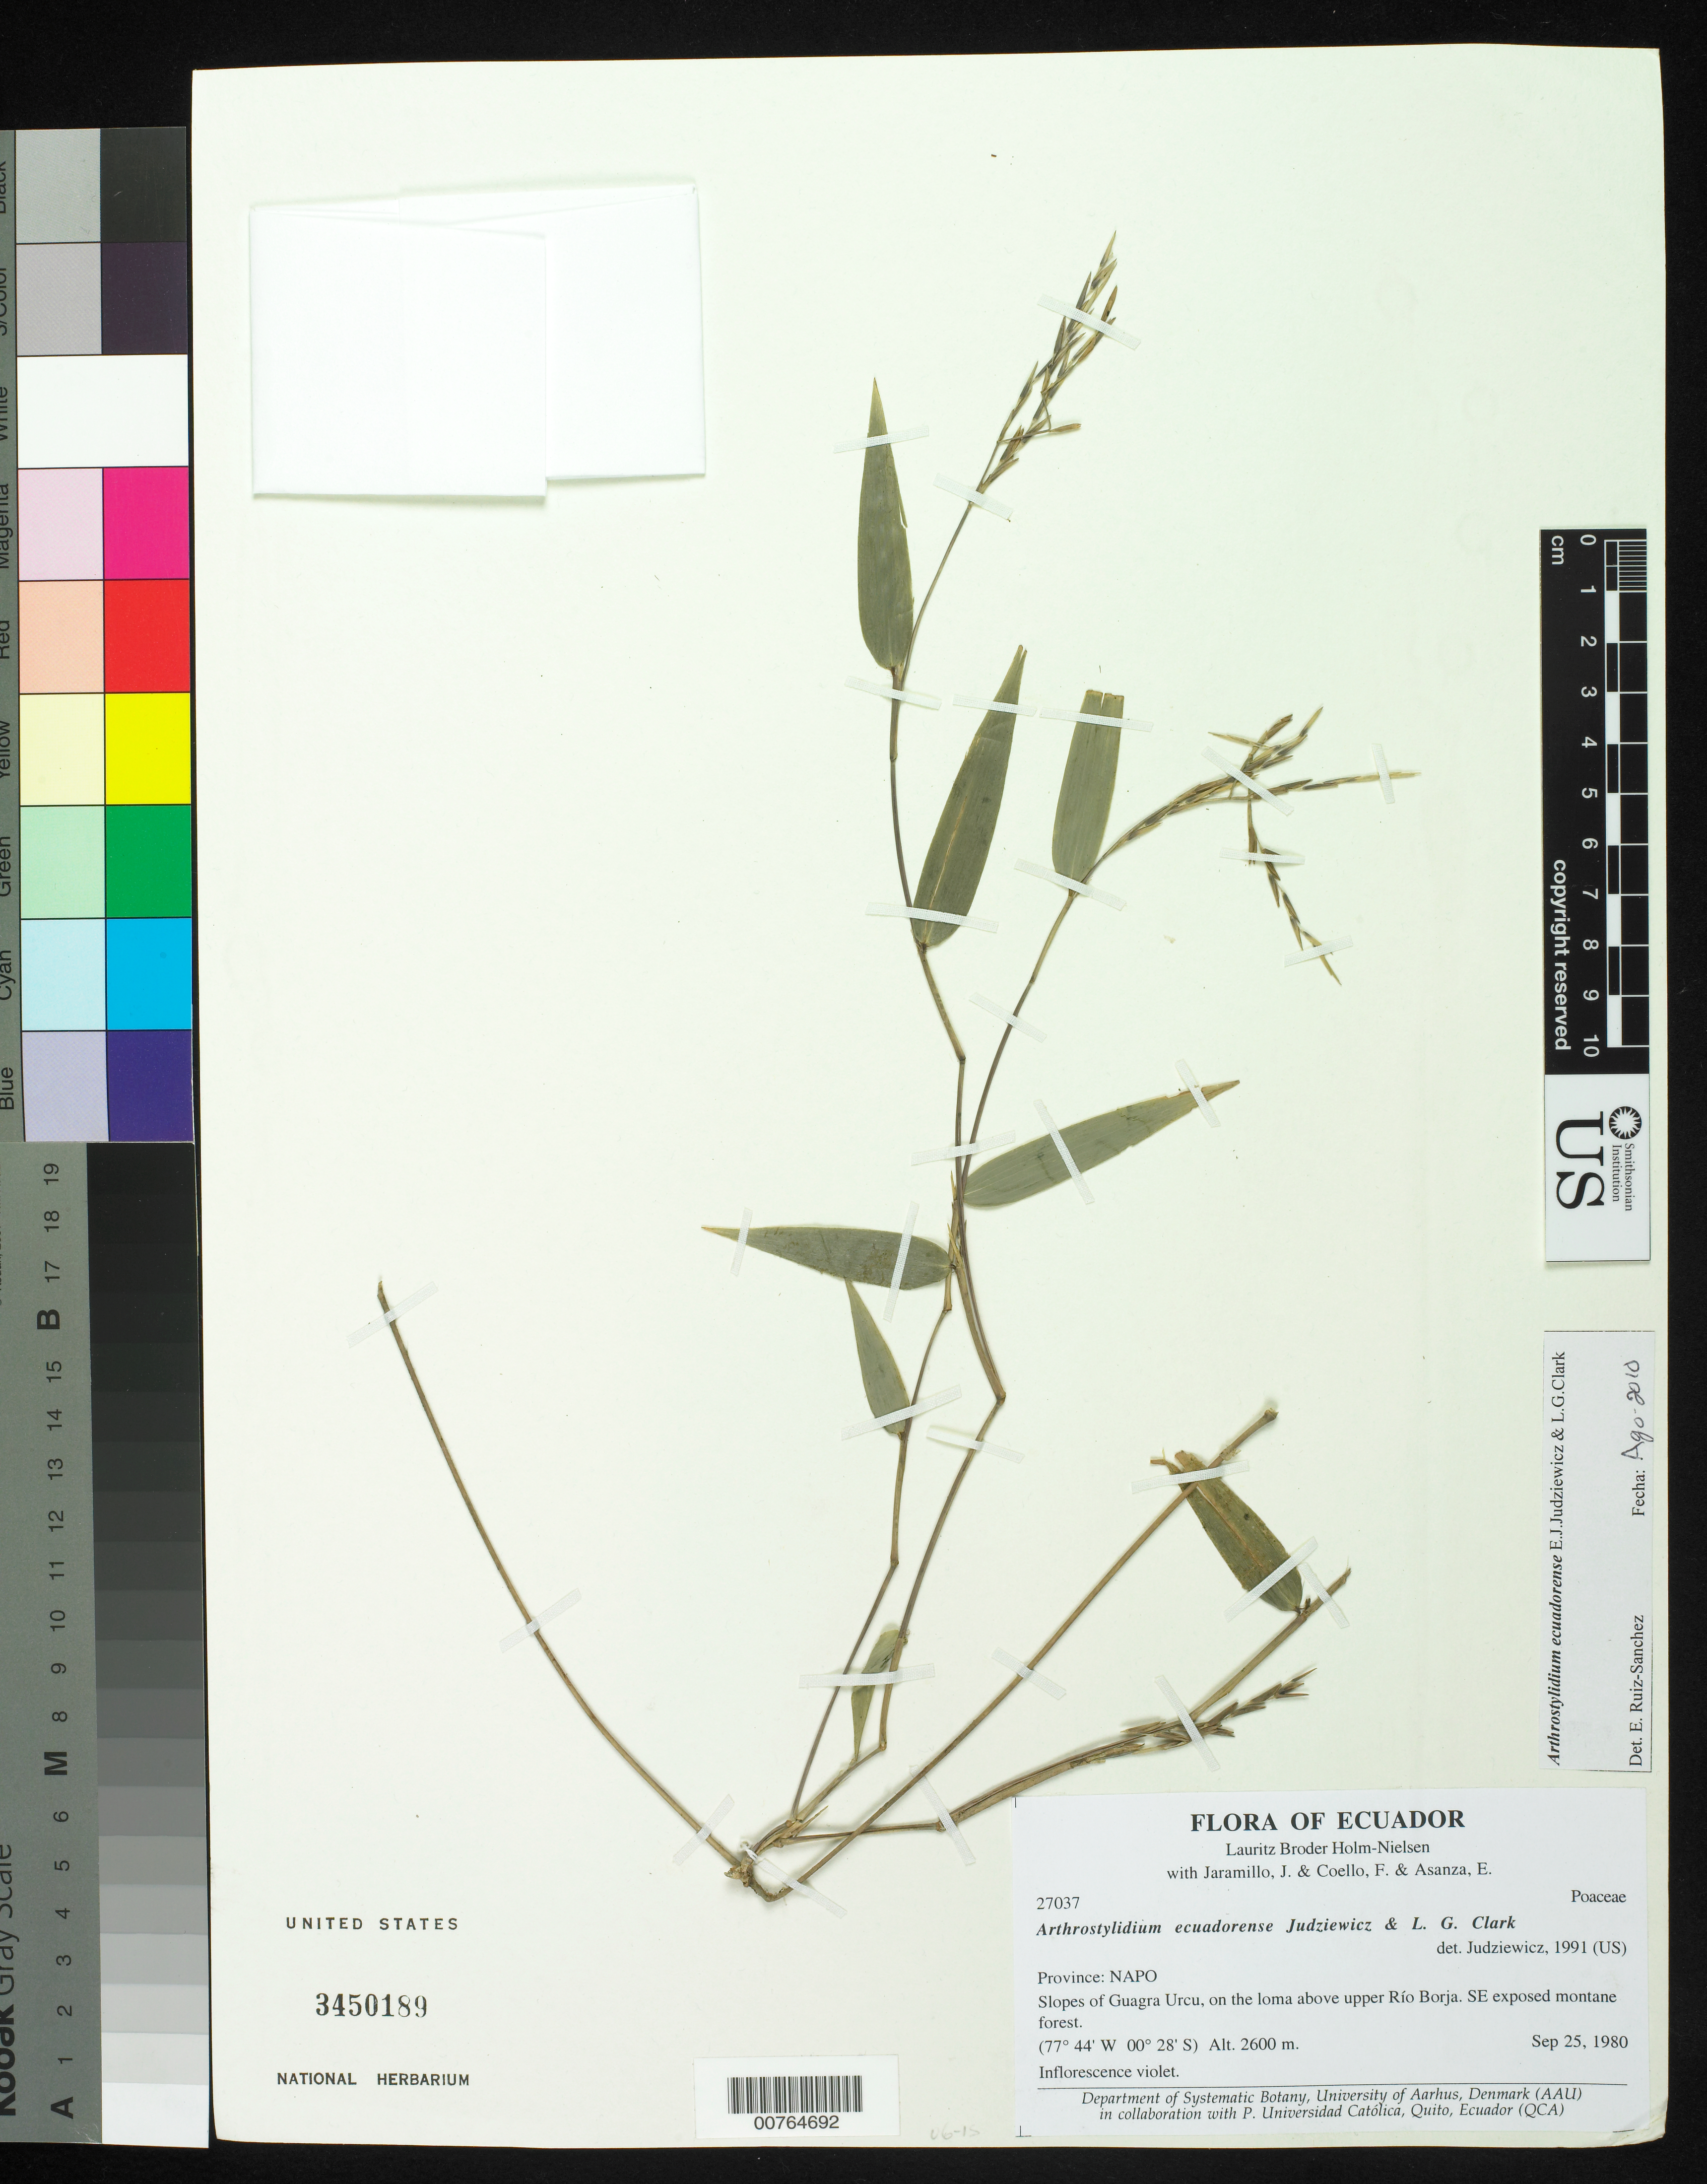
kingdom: Plantae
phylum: Tracheophyta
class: Liliopsida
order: Poales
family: Poaceae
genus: Arthrostylidium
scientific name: Arthrostylidium ecuadorense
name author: Judz. & L.G. Clark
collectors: L. B. Holm-Nielsen, J. L. Jaramillo, F. Coello & E. Asanza C.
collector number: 27037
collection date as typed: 25 Sep 1980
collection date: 1980-09-25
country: Ecuador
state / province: Napo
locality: Guagra Urcu, on the Loma above upper Rio Borja.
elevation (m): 2600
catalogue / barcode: US 3450189